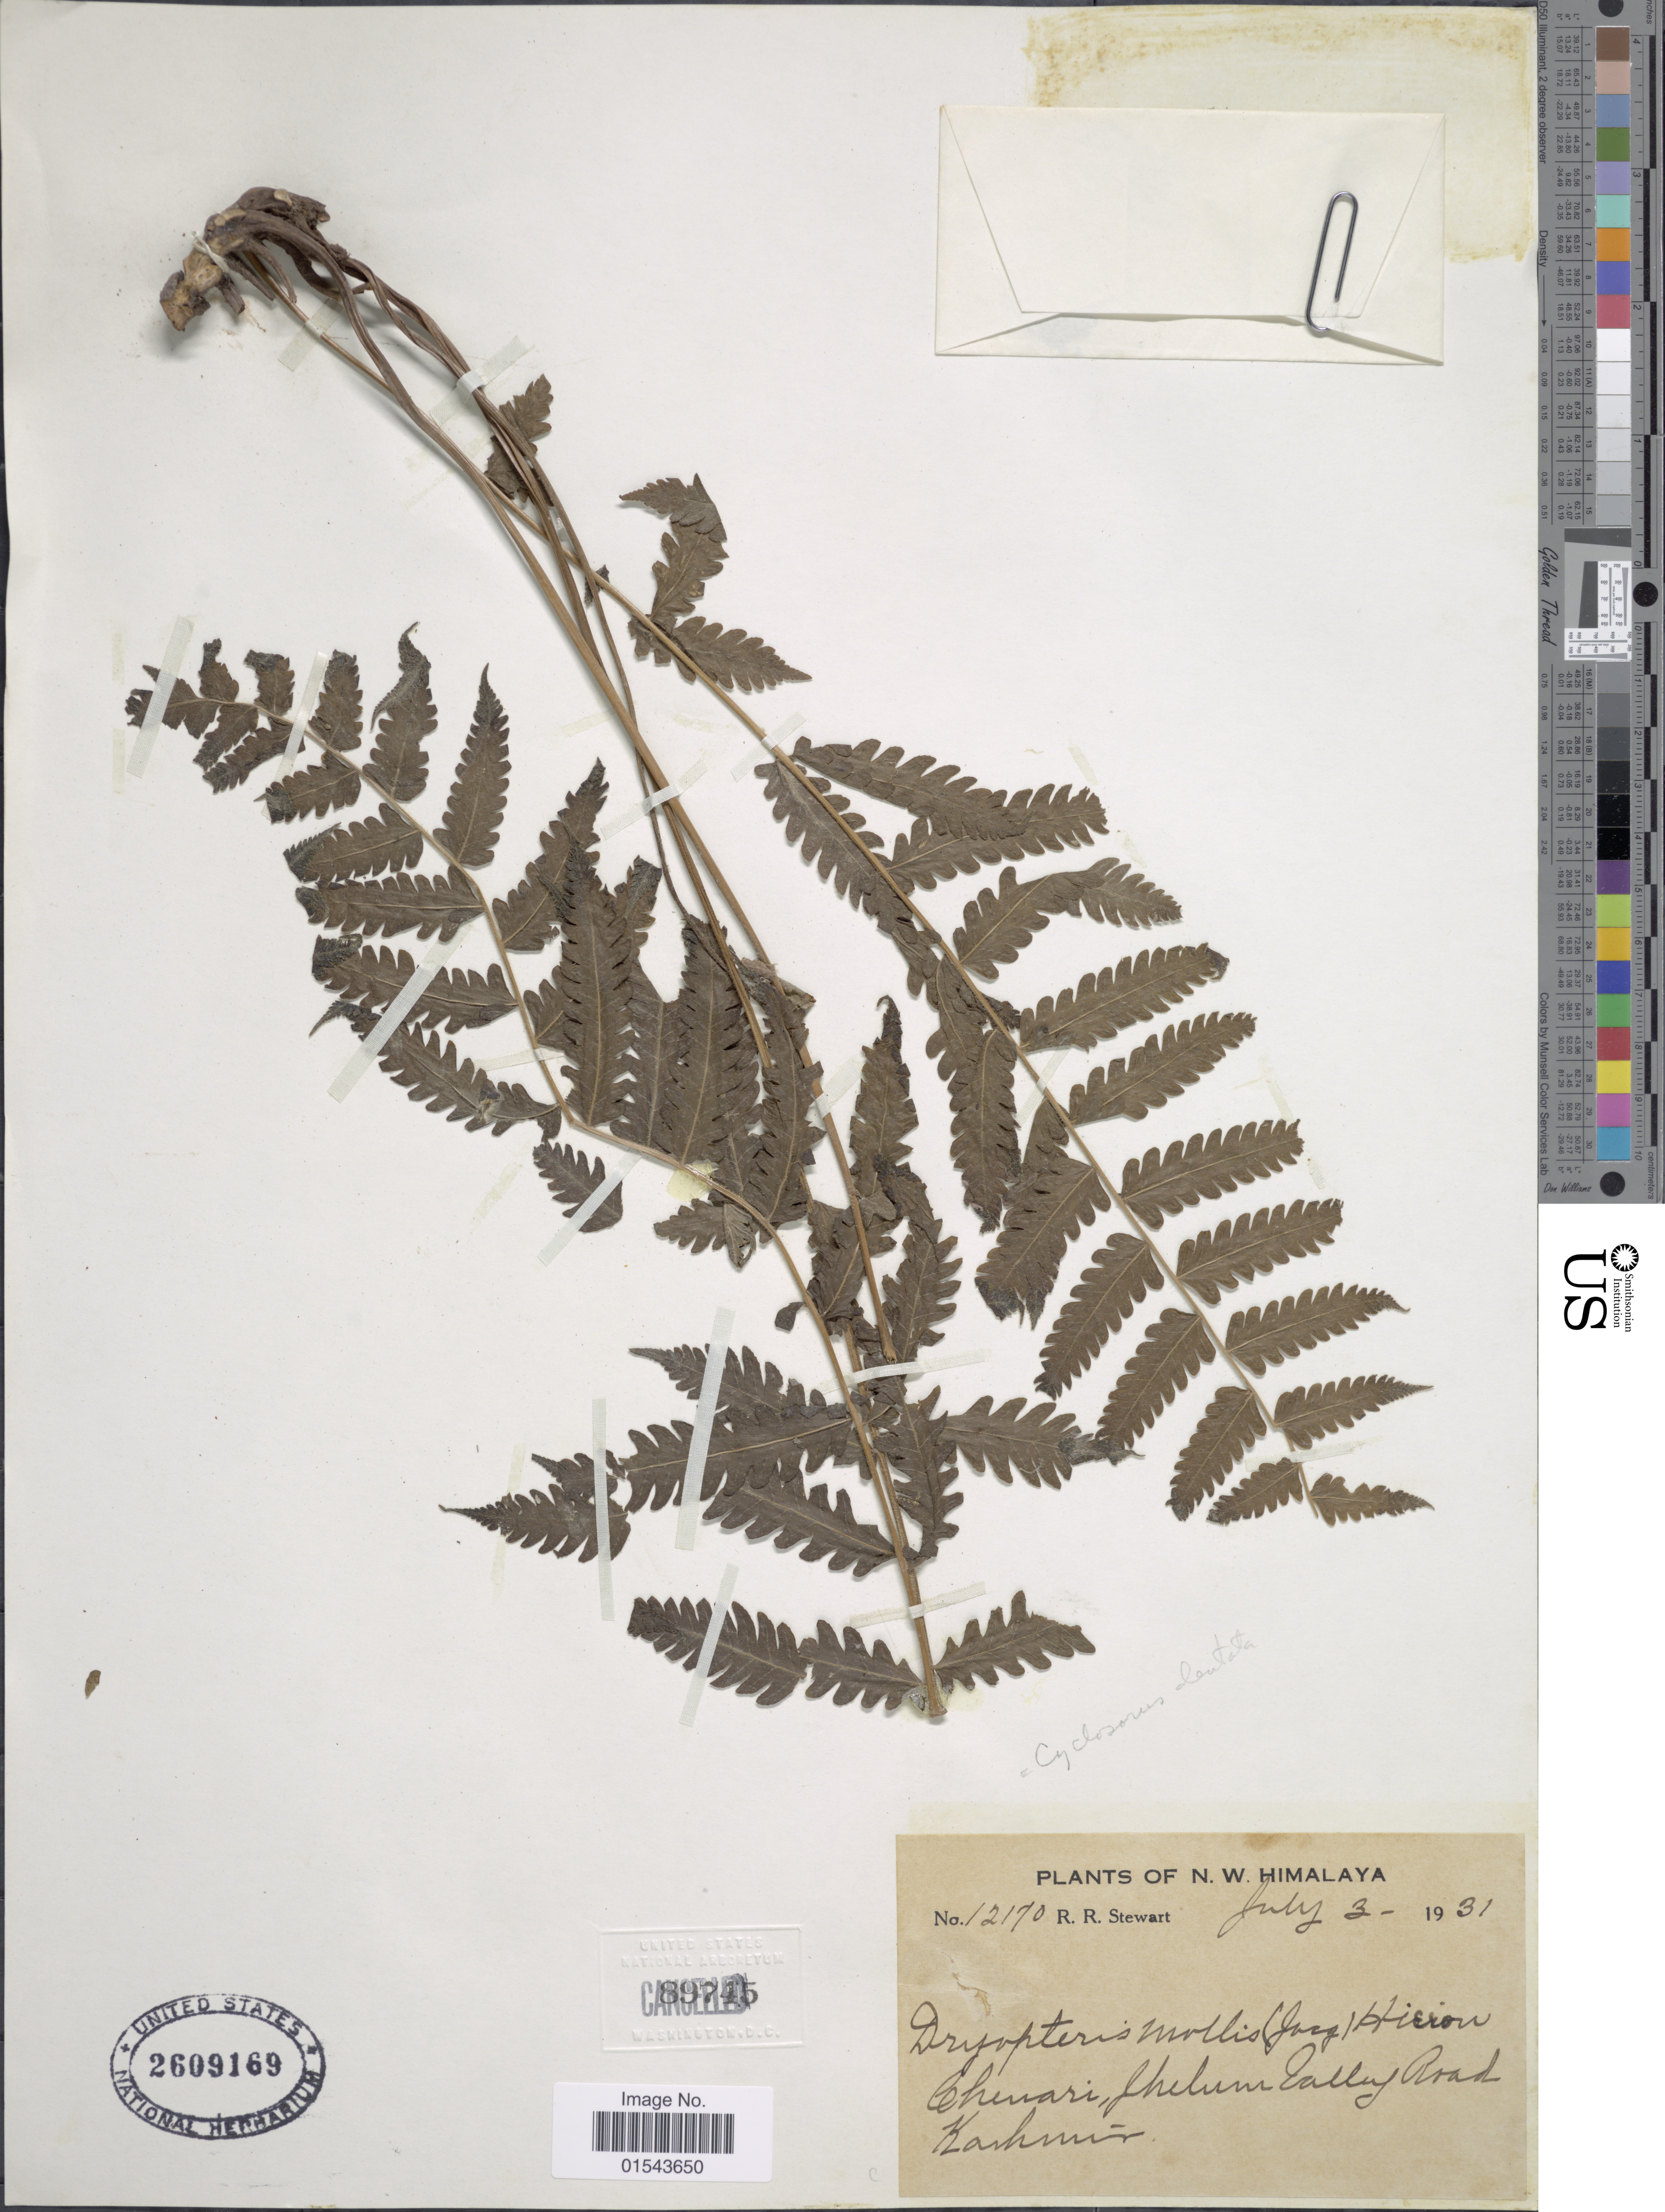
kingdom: Plantae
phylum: Tracheophyta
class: Polypodiopsida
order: Polypodiales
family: Thelypteridaceae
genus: Christella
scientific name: Christella dentata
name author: (Forssk.) Brownsey & Jermy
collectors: R. R. Stewart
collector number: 12170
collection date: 1931-07-03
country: India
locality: N. W. Himalaya. Chenari, Jhelum Valley Road, Kashmir.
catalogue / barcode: US 2609169